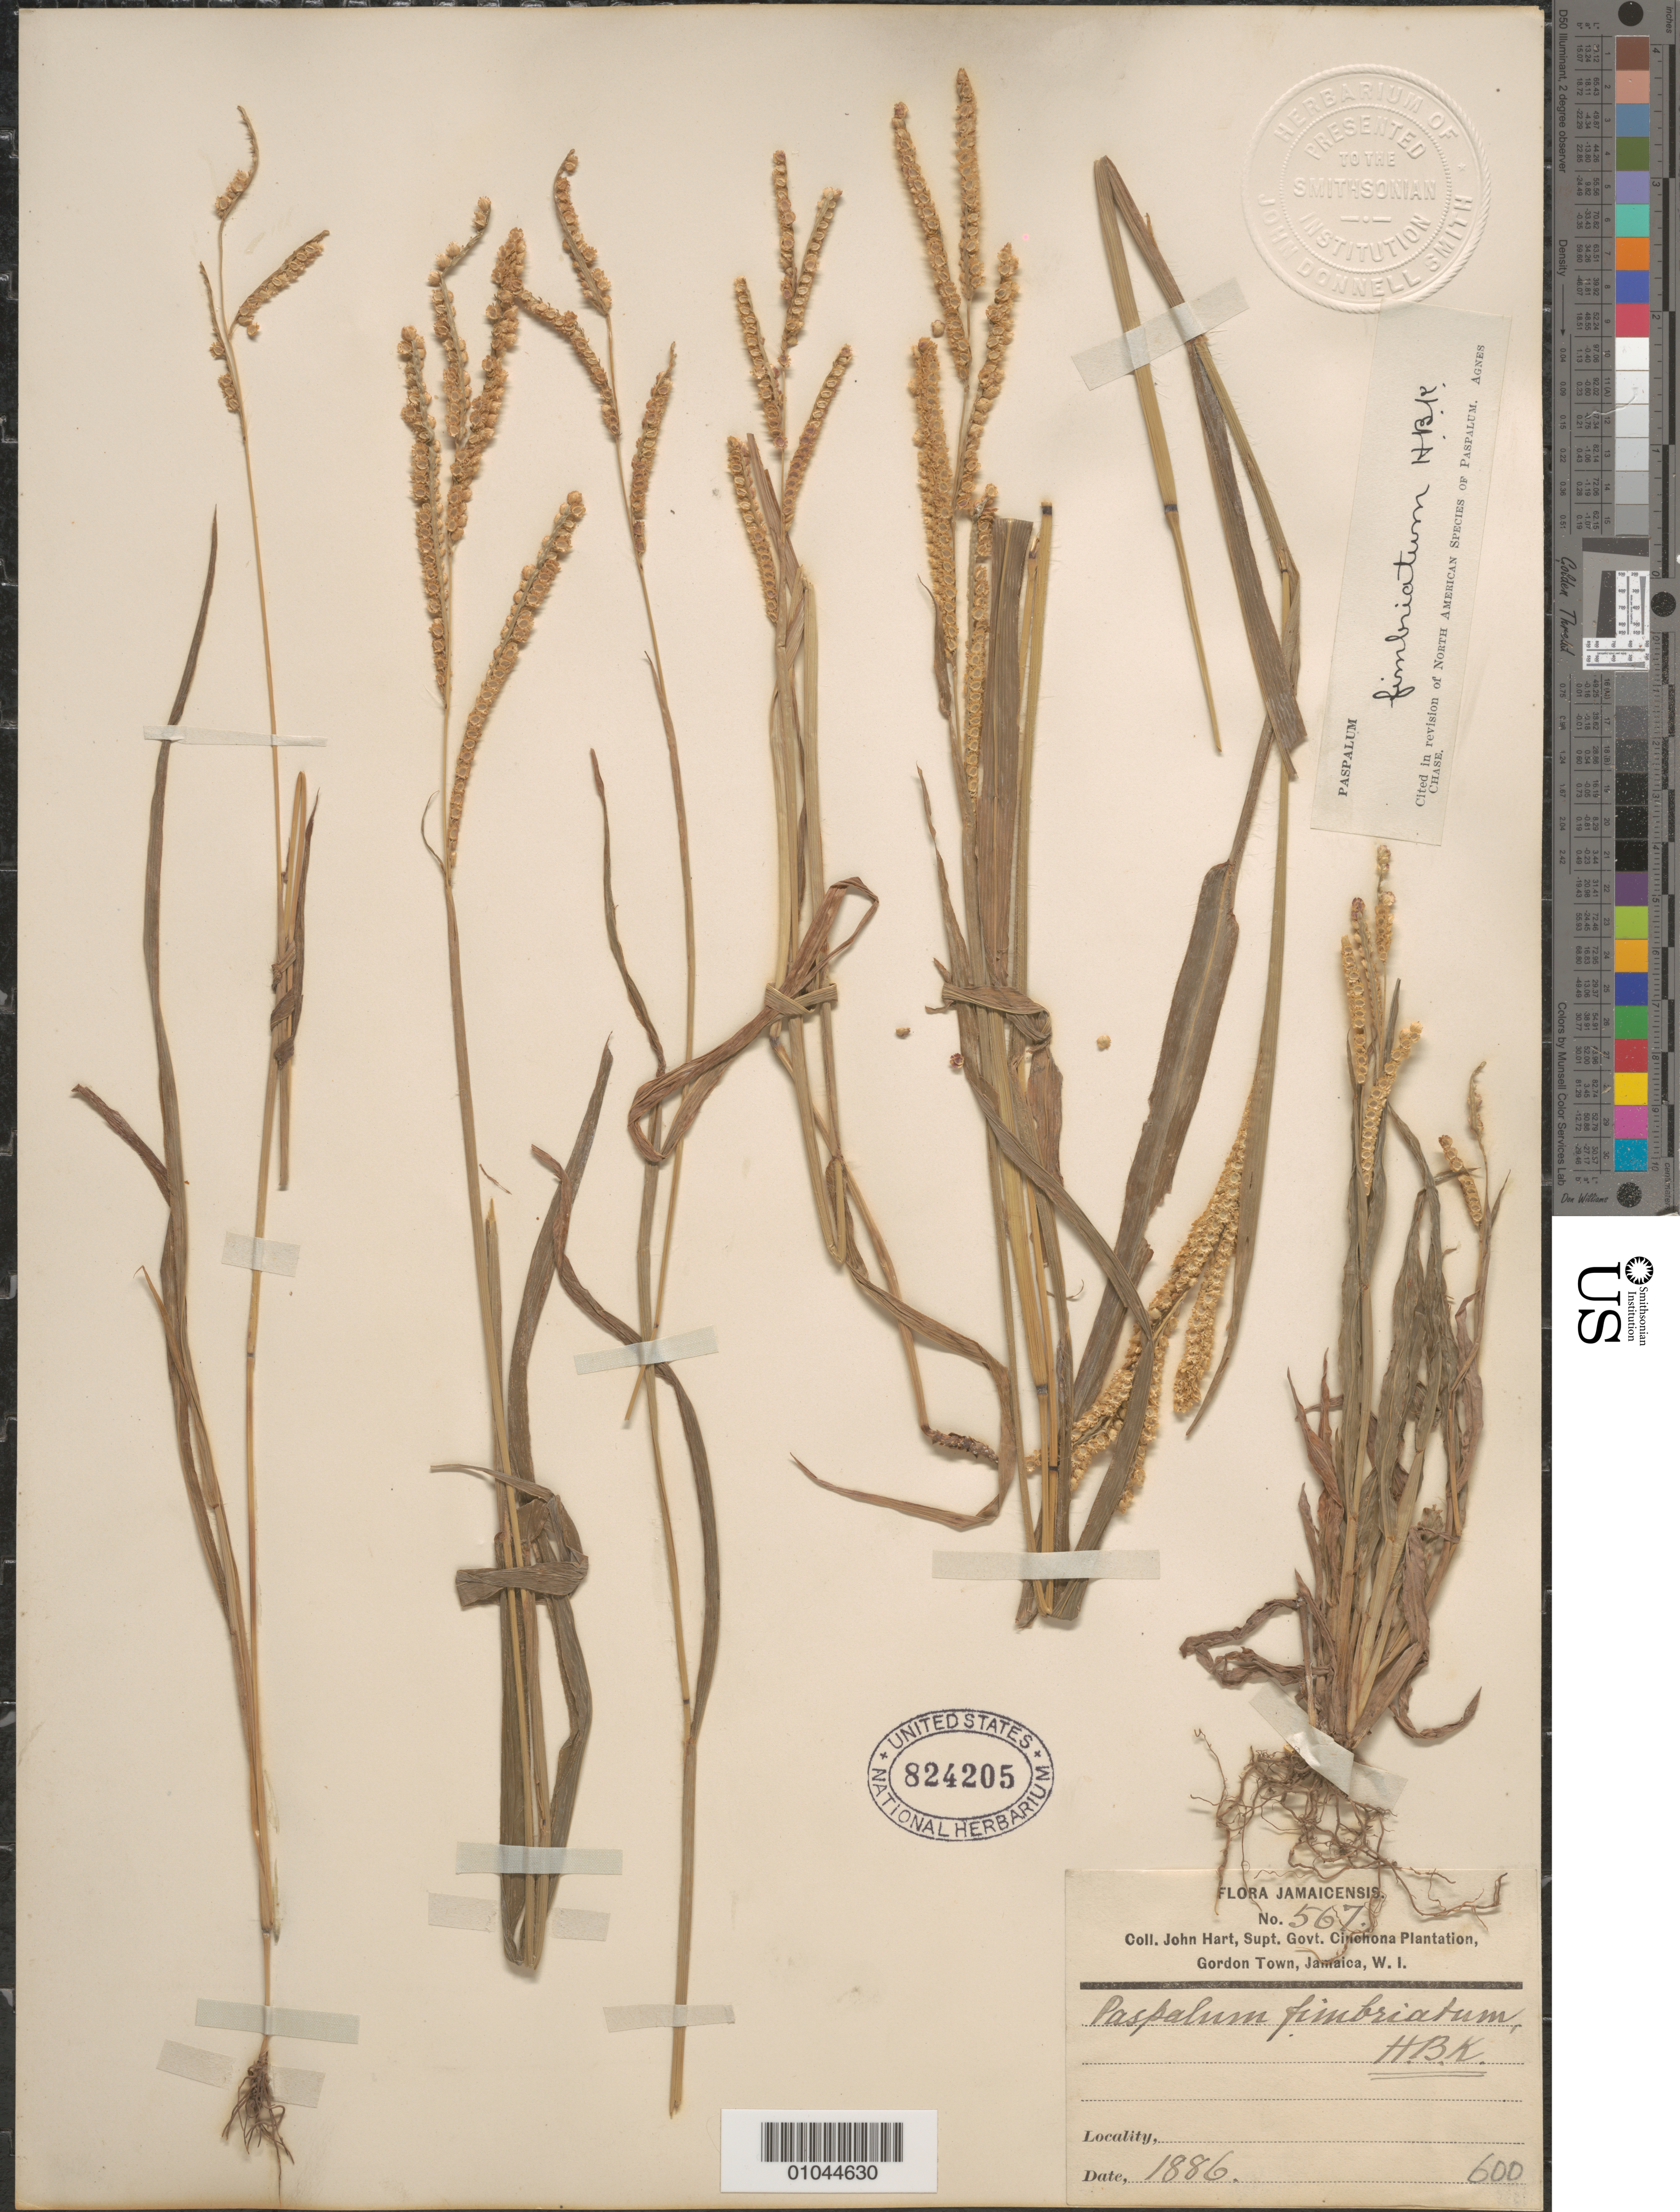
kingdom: Plantae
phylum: Tracheophyta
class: Liliopsida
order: Poales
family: Poaceae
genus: Paspalum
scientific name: Paspalum fimbriatum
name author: Kunth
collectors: J. H. Hart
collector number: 567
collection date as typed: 1886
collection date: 1886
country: Jamaica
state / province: Saint Andrew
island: Jamaica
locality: Gordon Town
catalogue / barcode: US 824205